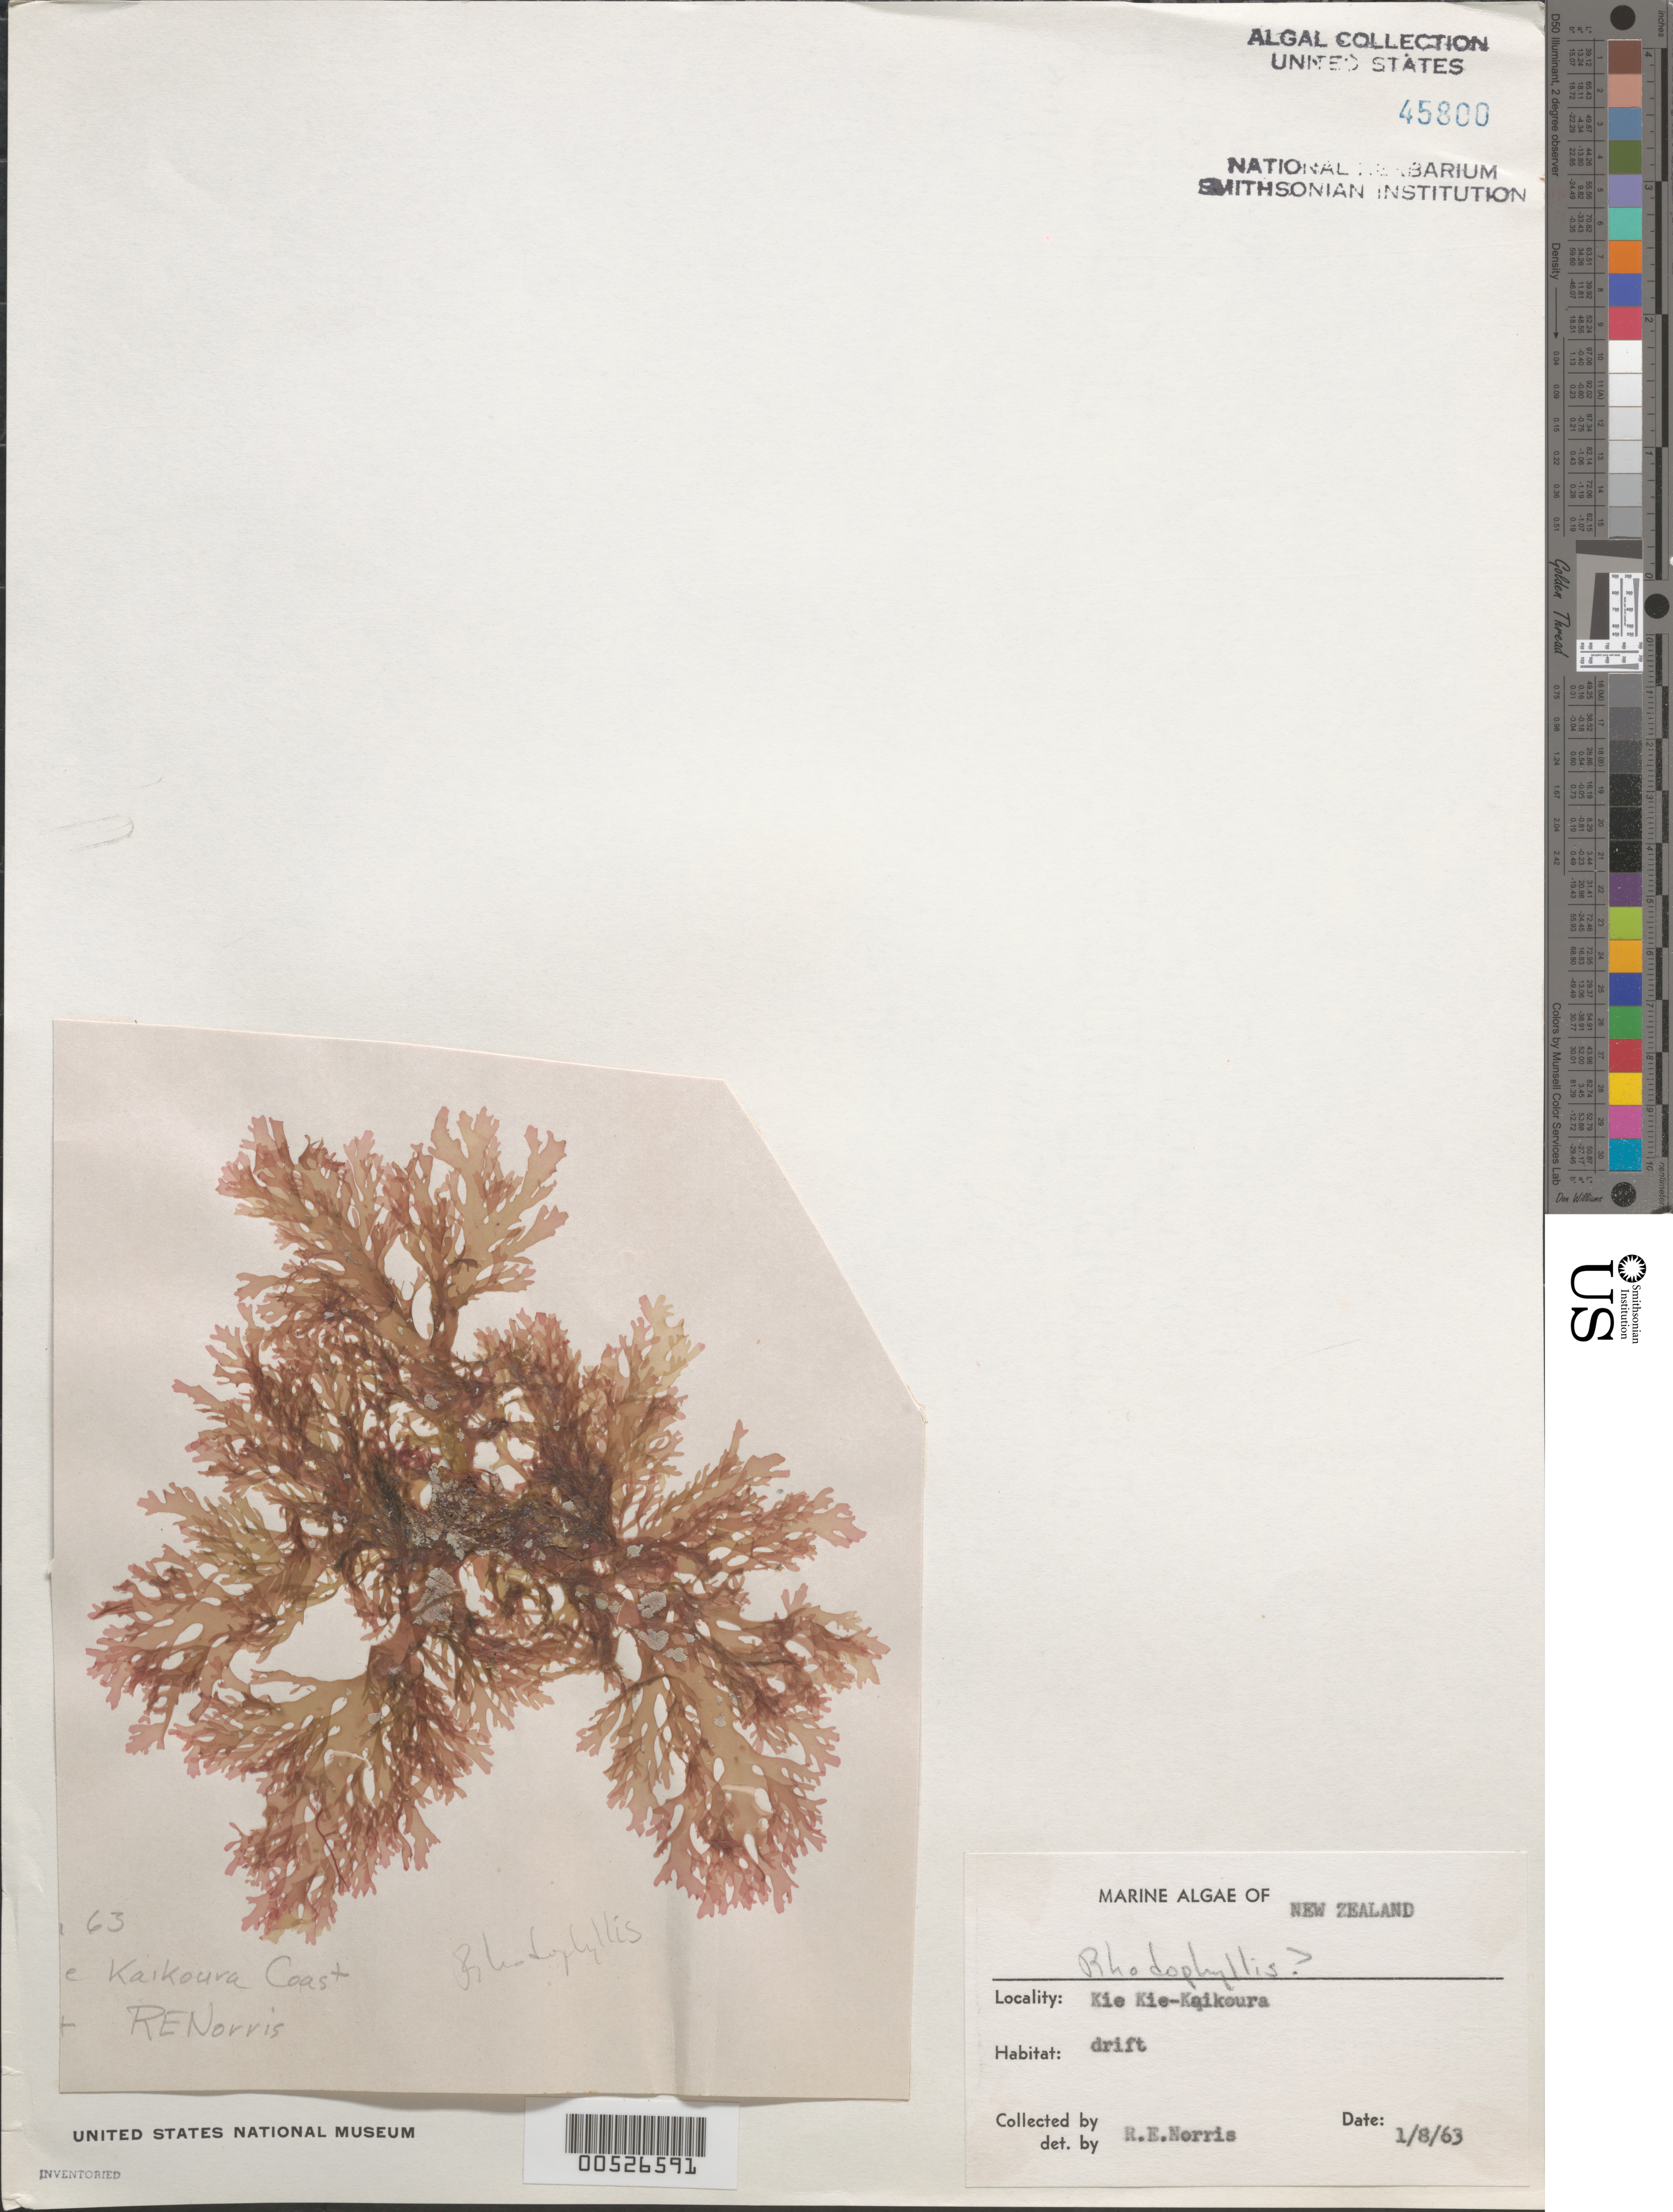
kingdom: Plantae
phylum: Rhodophyta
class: Florideophyceae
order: Gigartinales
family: Cystocloniaceae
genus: Rhodophyllis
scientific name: Rhodophyllis sp.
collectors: R. E. Norris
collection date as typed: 08 Jan 1963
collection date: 1963-01-08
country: New Zealand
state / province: Canterbury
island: South Island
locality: Kie Kie-Kaikoura Coast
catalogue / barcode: US 45800